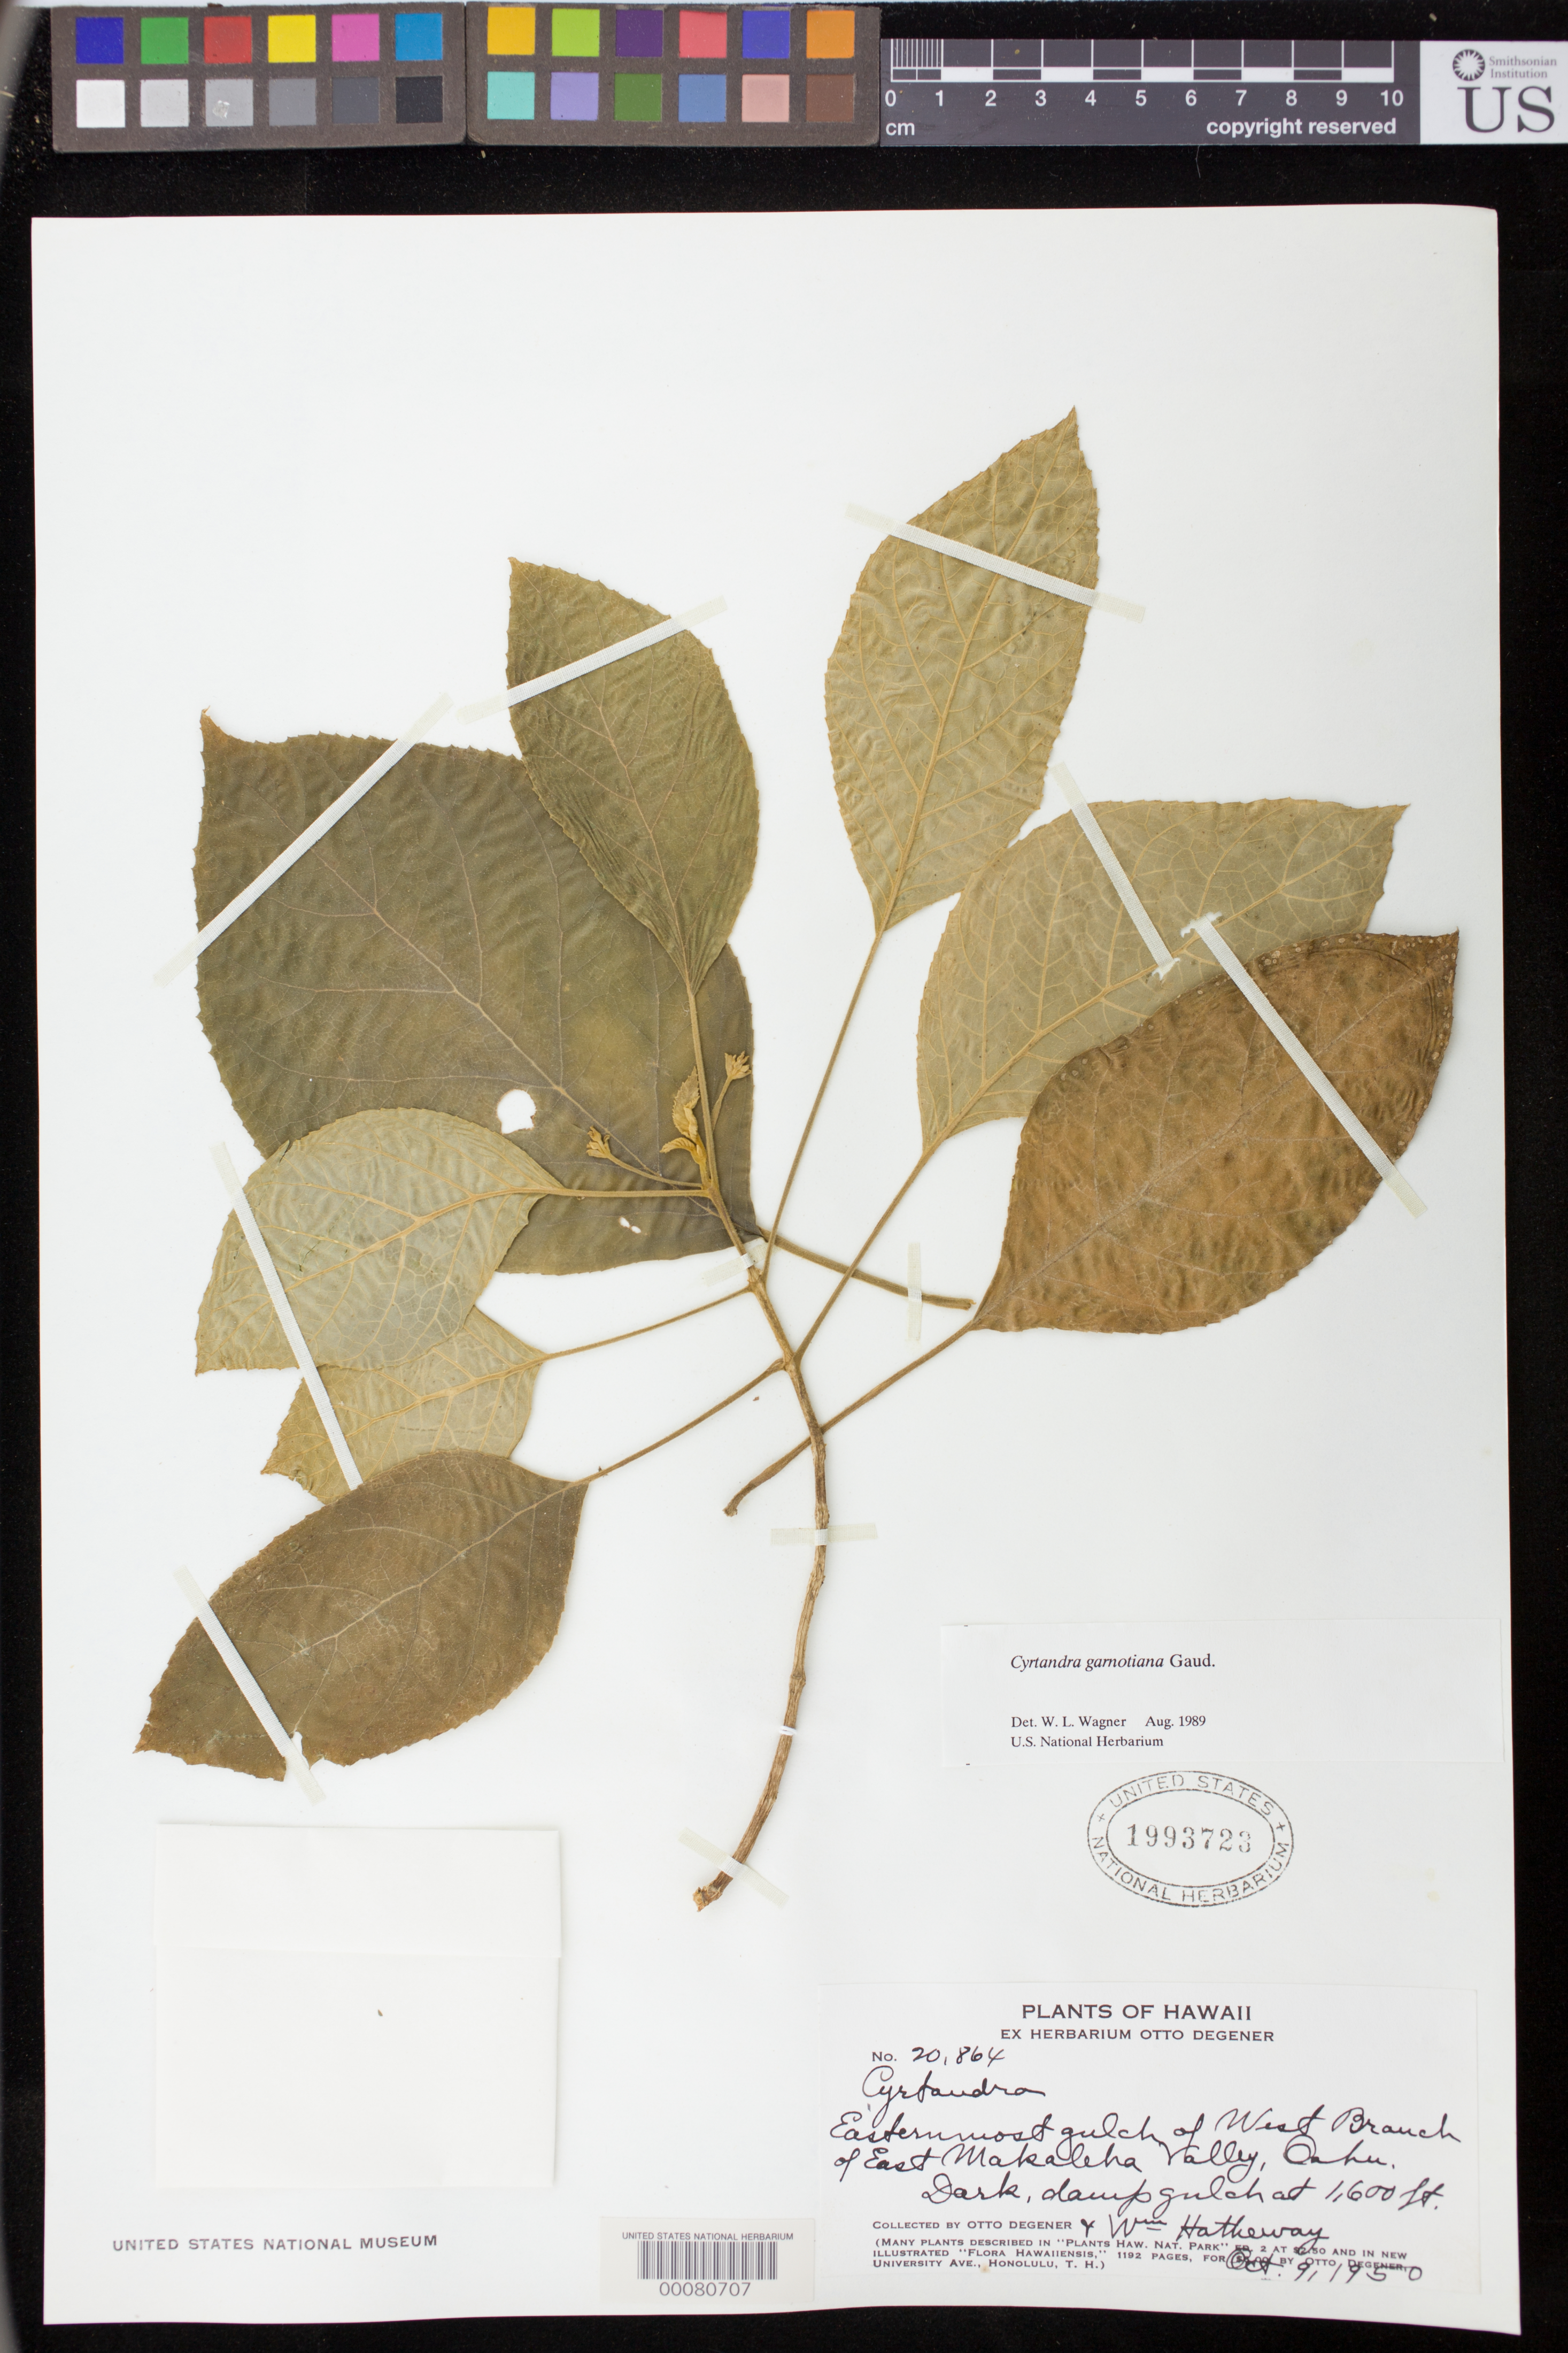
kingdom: Plantae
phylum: Tracheophyta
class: Magnoliopsida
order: Lamiales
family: Gesneriaceae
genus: Cyrtandra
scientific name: Cyrtandra garnotiana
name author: Gaudich.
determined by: Wagner, W. L., (BOT), Smithsonian Institution - National Museum of Natural History (UNITED STATES)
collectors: O. Degener & H. Hatheway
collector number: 20864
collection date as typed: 09 Oct 1950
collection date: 1950-10-09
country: United States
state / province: Hawaii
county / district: Honolulu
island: Oahu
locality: Easternmost gulch of west branch of East Makaleha valley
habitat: Dark, damp gulch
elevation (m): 488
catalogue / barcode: US 1993723